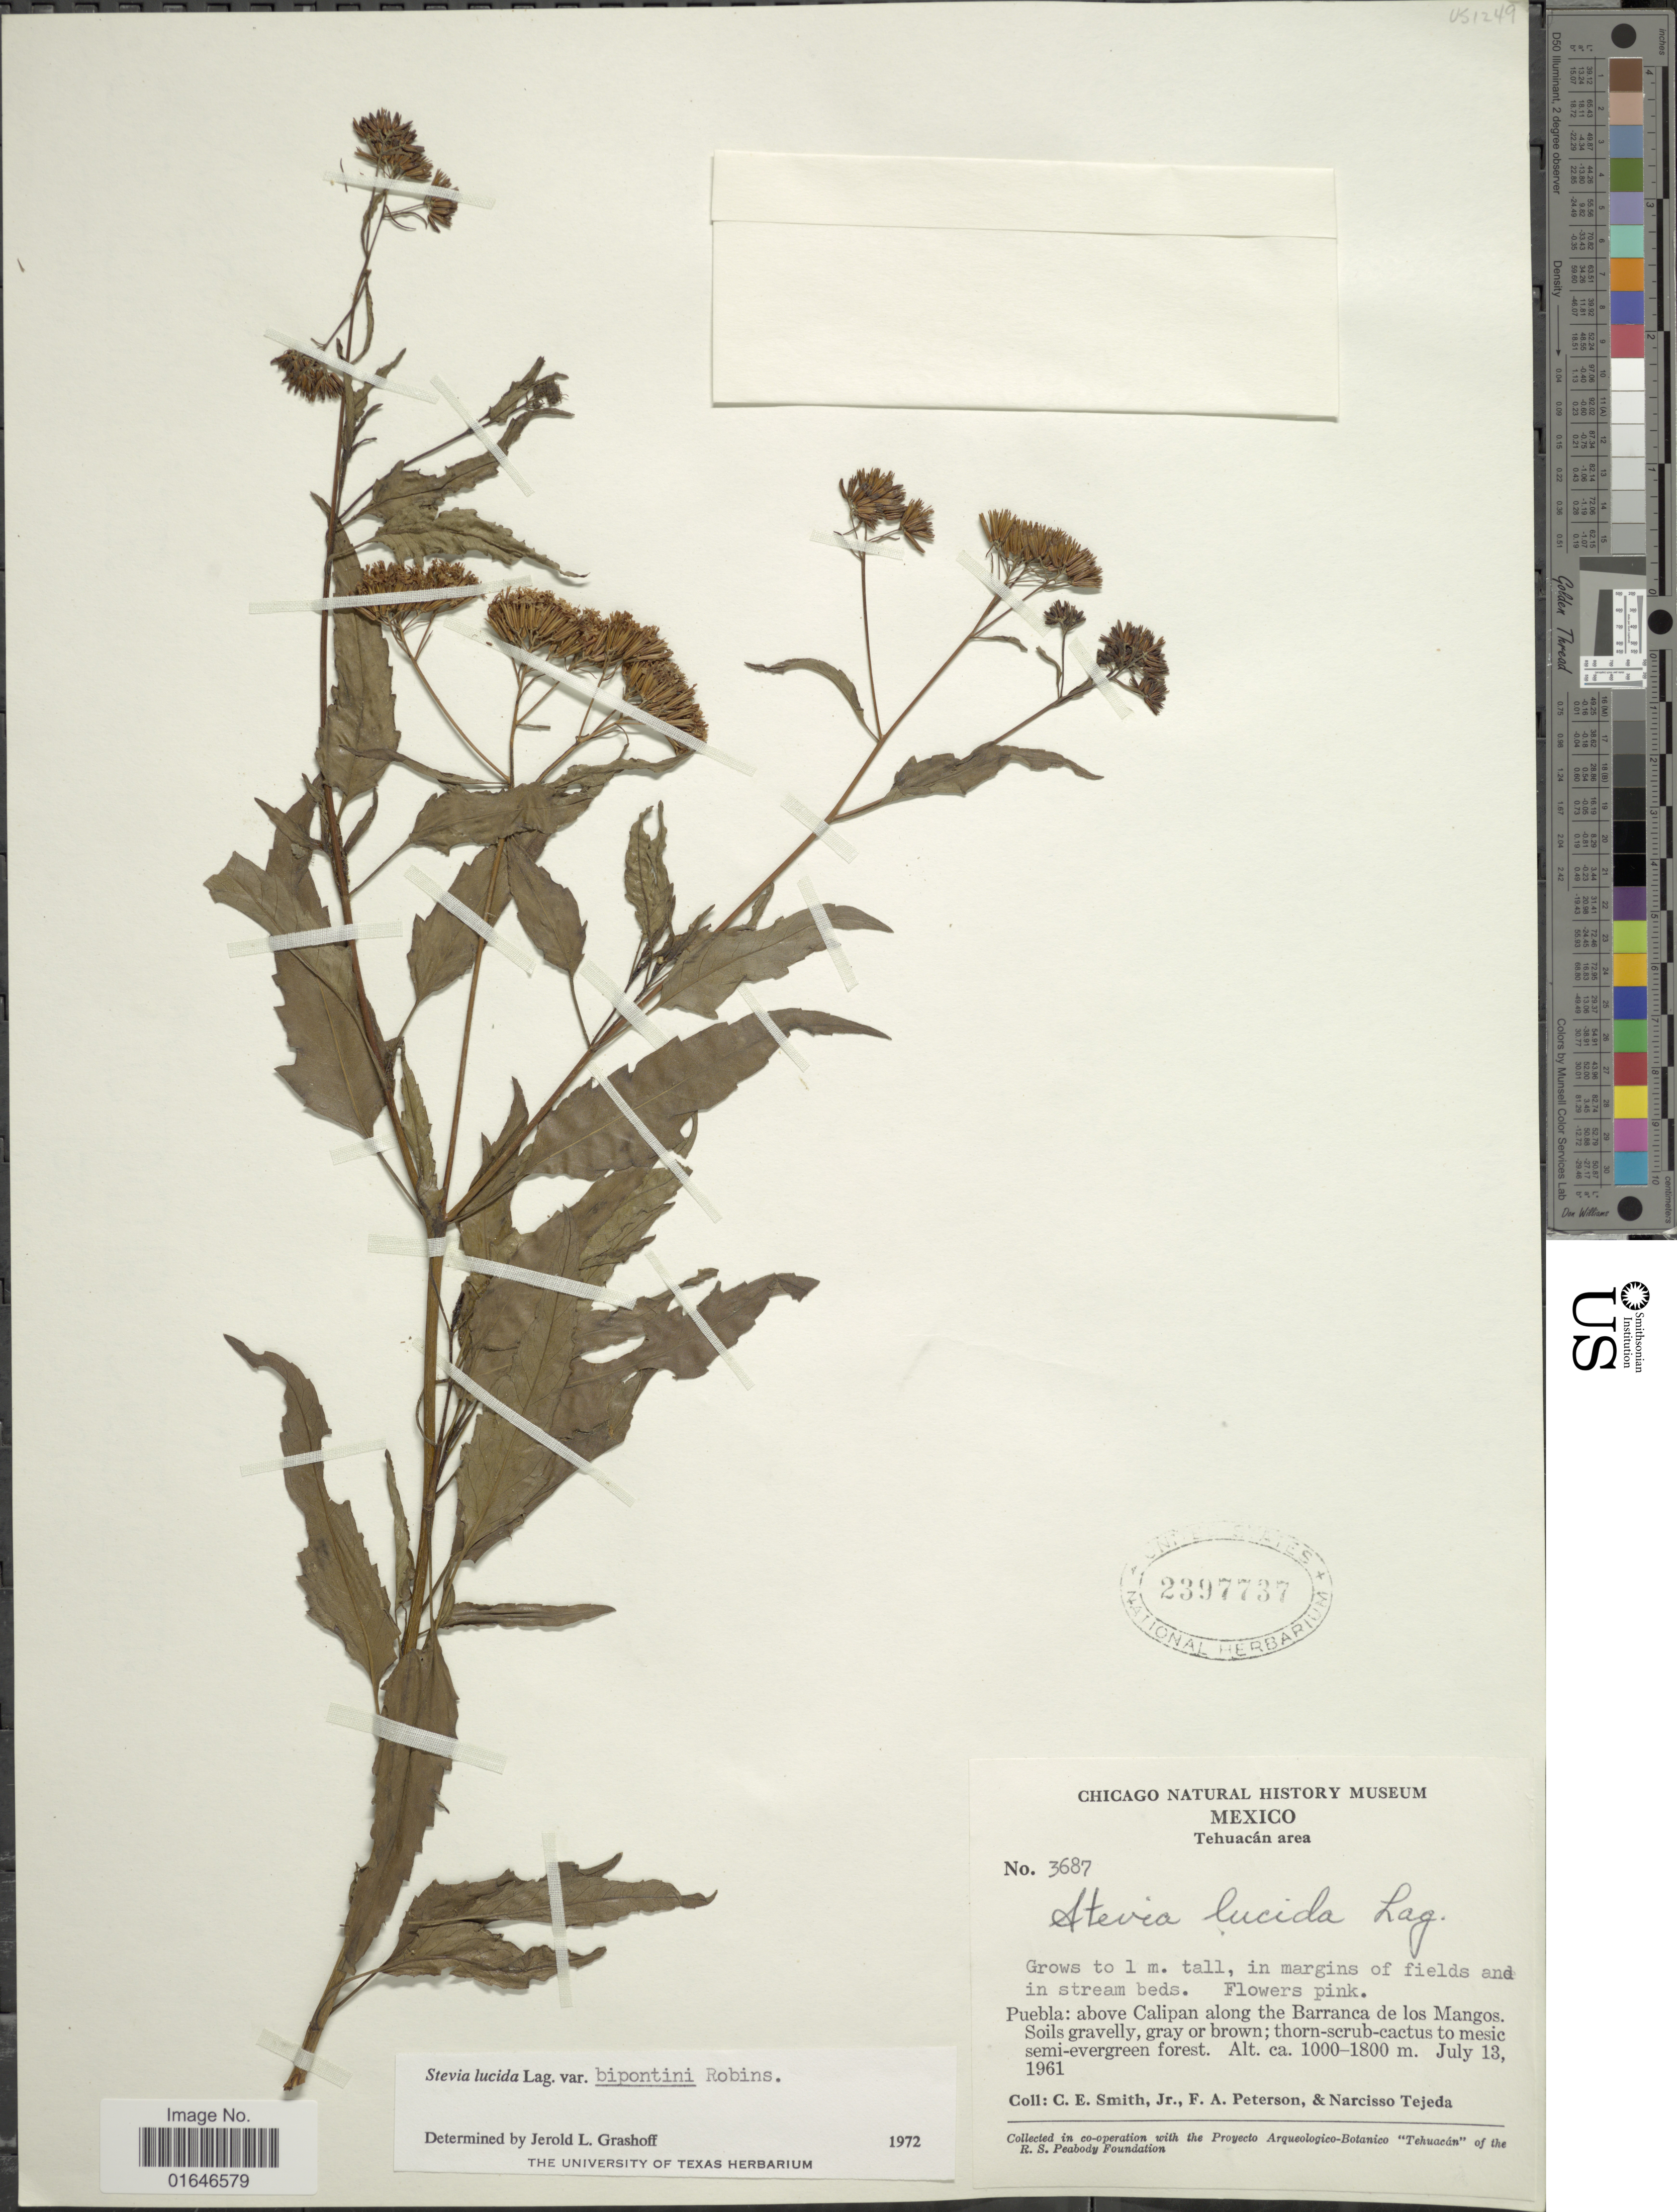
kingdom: Plantae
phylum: Tracheophyta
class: Magnoliopsida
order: Asterales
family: Asteraceae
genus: Stevia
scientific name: Stevia lucida var. bipontini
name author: B.L. Rob.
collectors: C. E. Smith Jr., F. A. Peterson & N. Tejeda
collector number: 3687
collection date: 1961-07-13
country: Mexico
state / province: Puebla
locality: Tehuacan Area, above Calipan along the Barranca de los Mangos.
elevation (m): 1000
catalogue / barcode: US 2397737